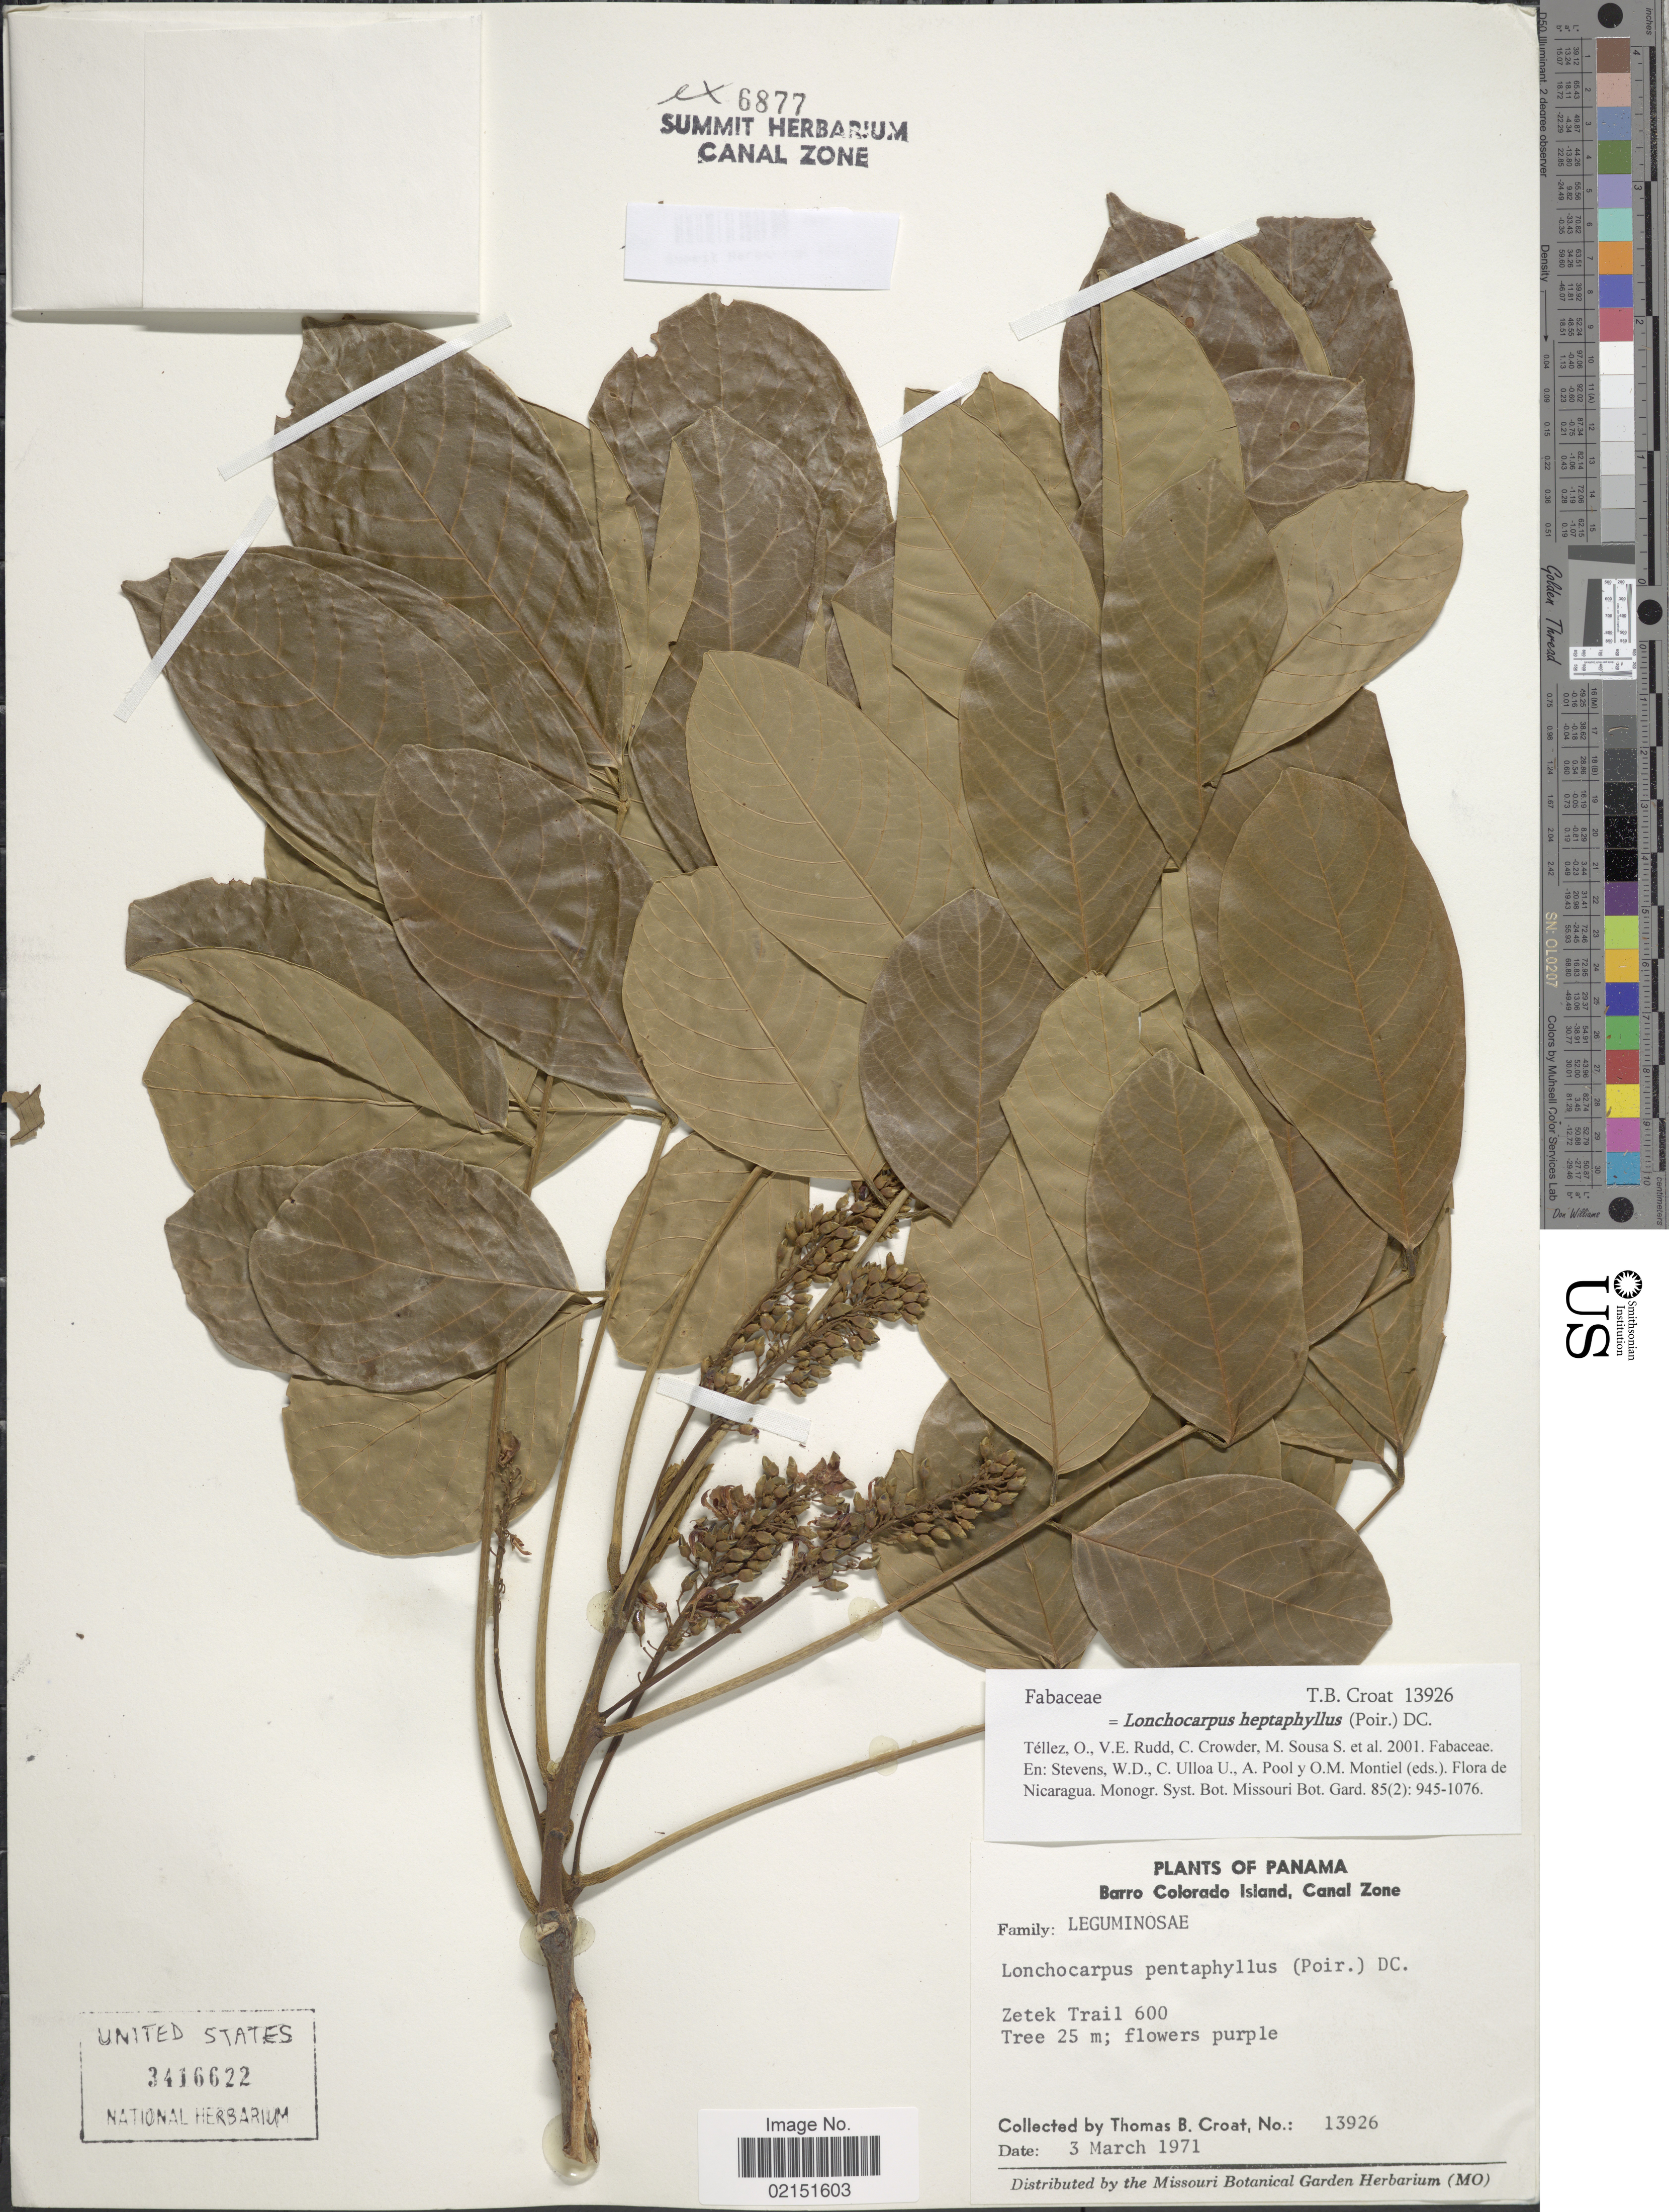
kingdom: Plantae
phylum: Tracheophyta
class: Magnoliopsida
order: Fabales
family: Fabaceae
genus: Lonchocarpus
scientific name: Lonchocarpus heptaphyllus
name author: (Poir.) DC.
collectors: T. B. Croat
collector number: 13926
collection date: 1971-03-03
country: Panama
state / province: Panamá Oeste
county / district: Canal Zone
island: Barro Colorado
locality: Barro Colorado Island, Canal Zone. Zetek Trail 600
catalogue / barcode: US 3416622